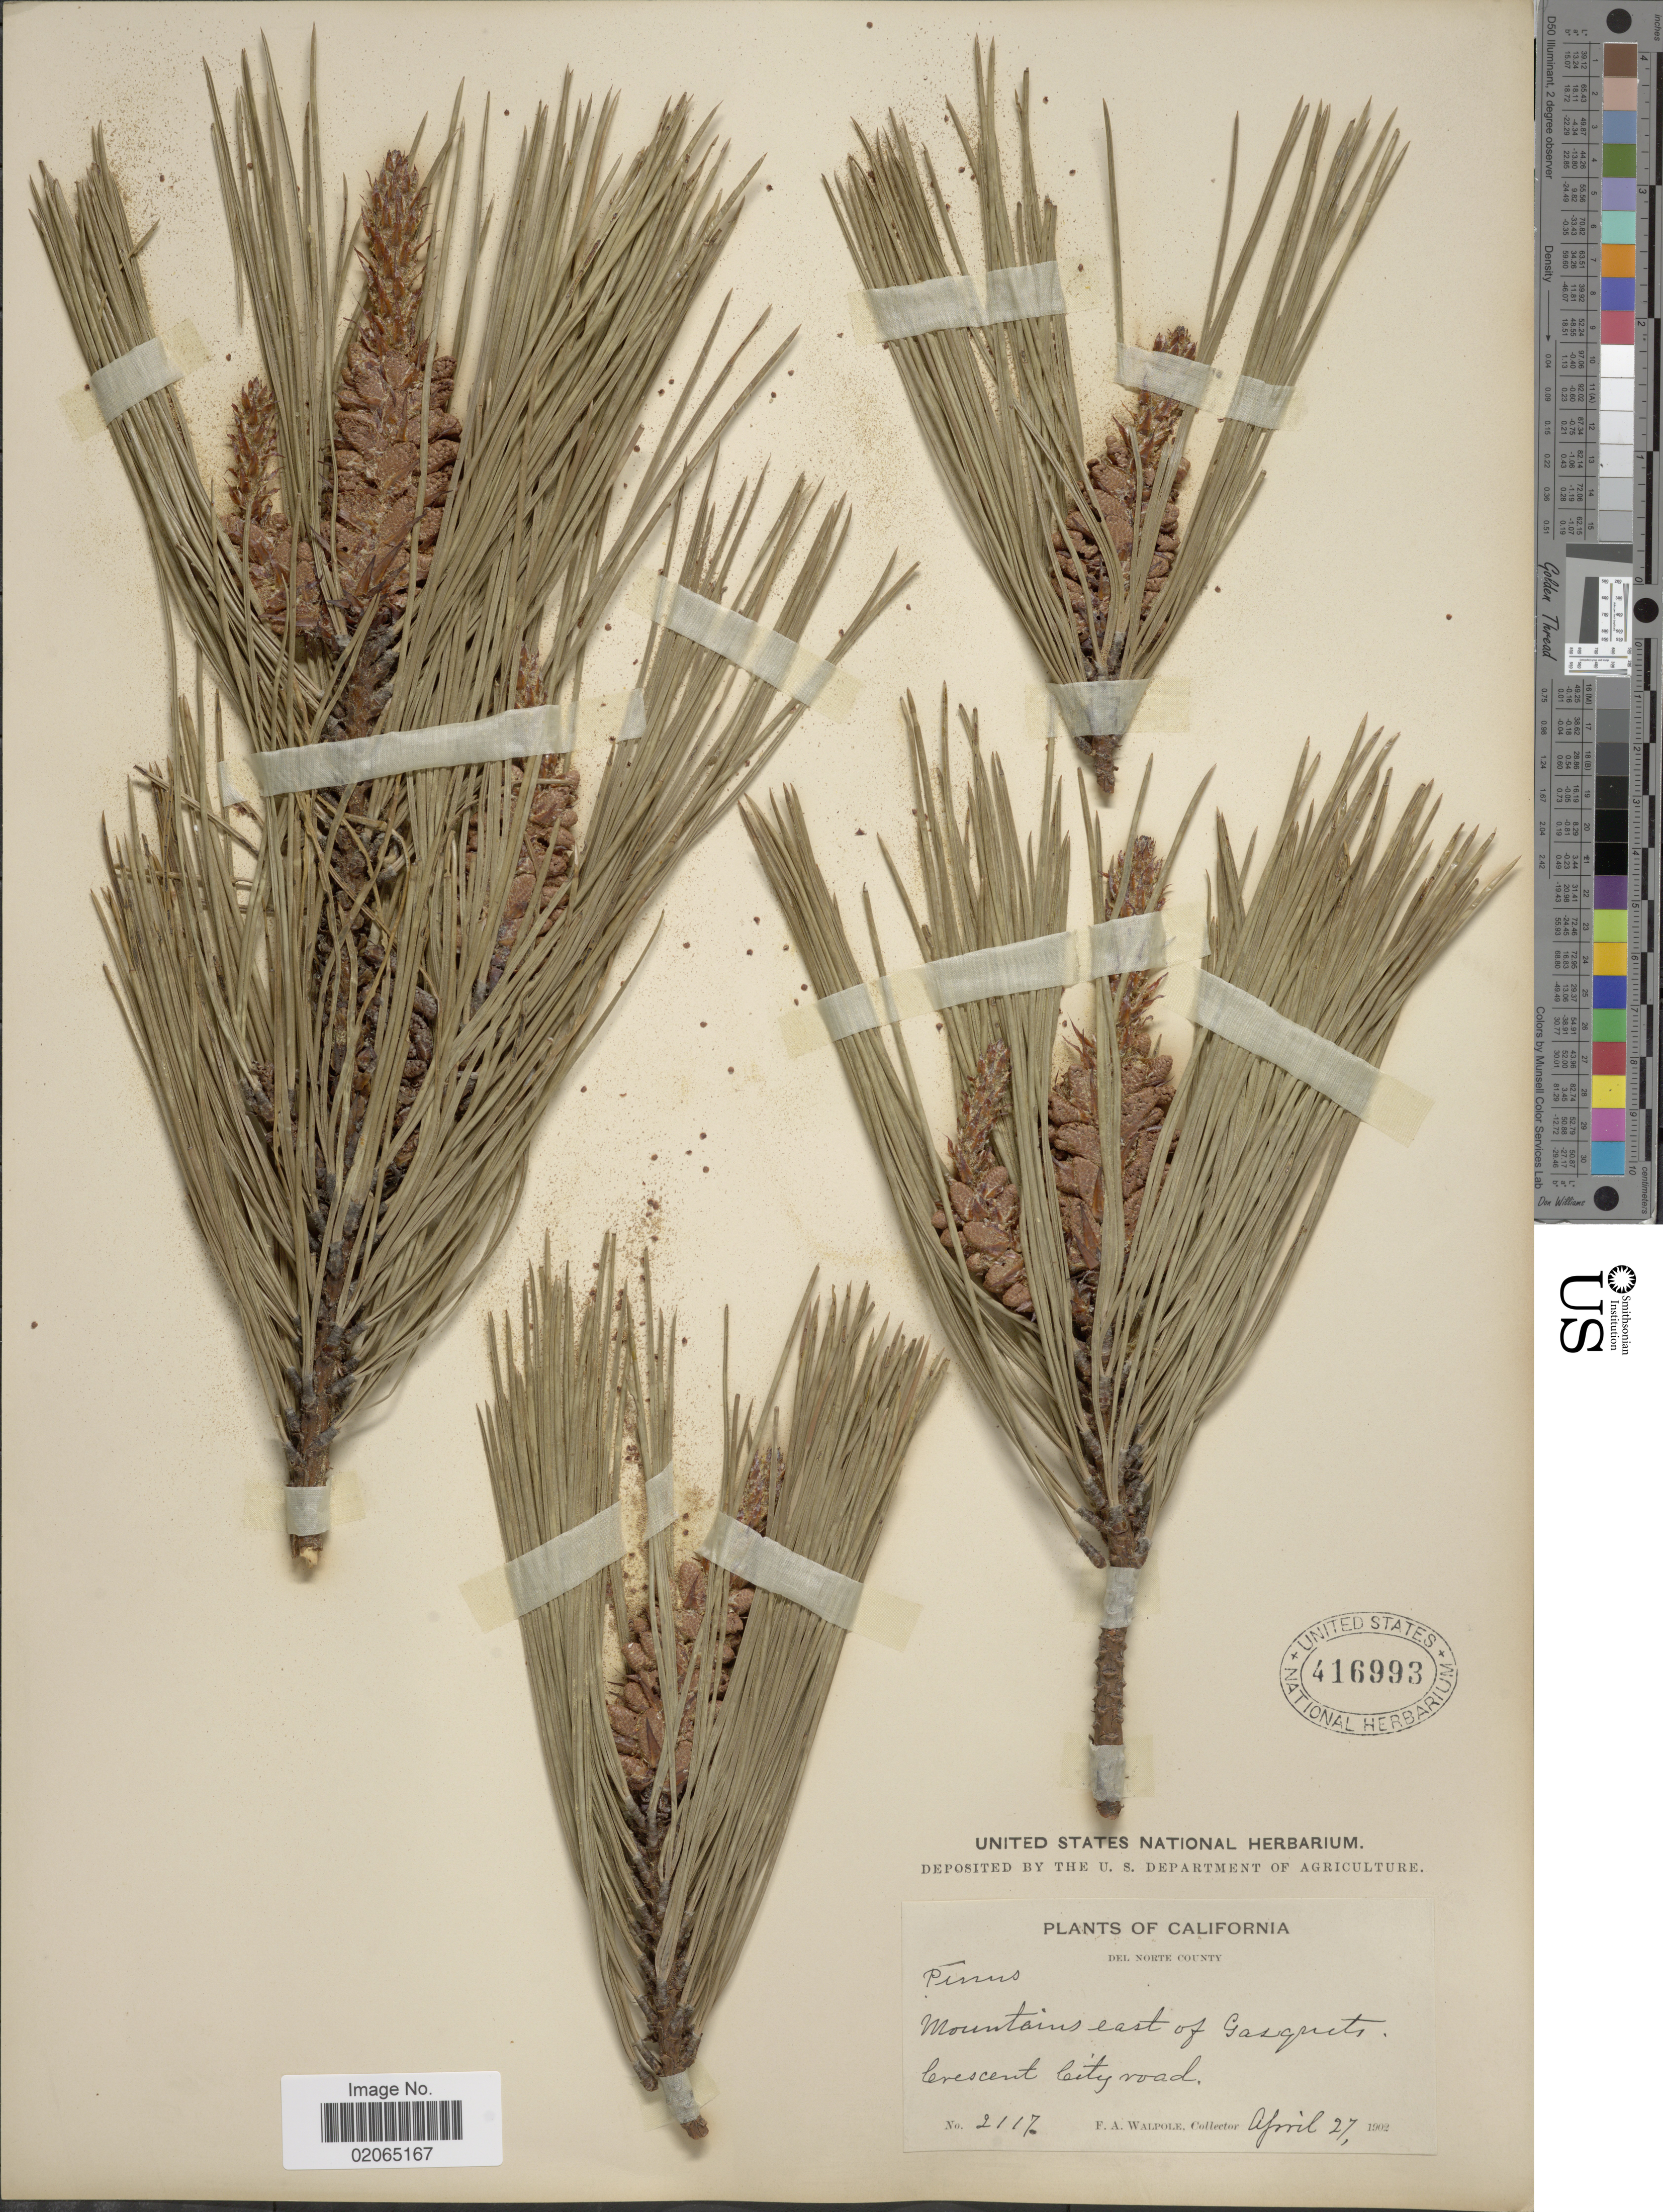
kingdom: Plantae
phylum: Tracheophyta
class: Pinopsida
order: Pinales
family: Pinaceae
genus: Pinus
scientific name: Pinus sp.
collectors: F. Walpole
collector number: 2117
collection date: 1902-04-27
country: United States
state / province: California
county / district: Del Norte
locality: Del Norte County, Mountains east of Gasquet, Crescent City Road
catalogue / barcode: US 416993